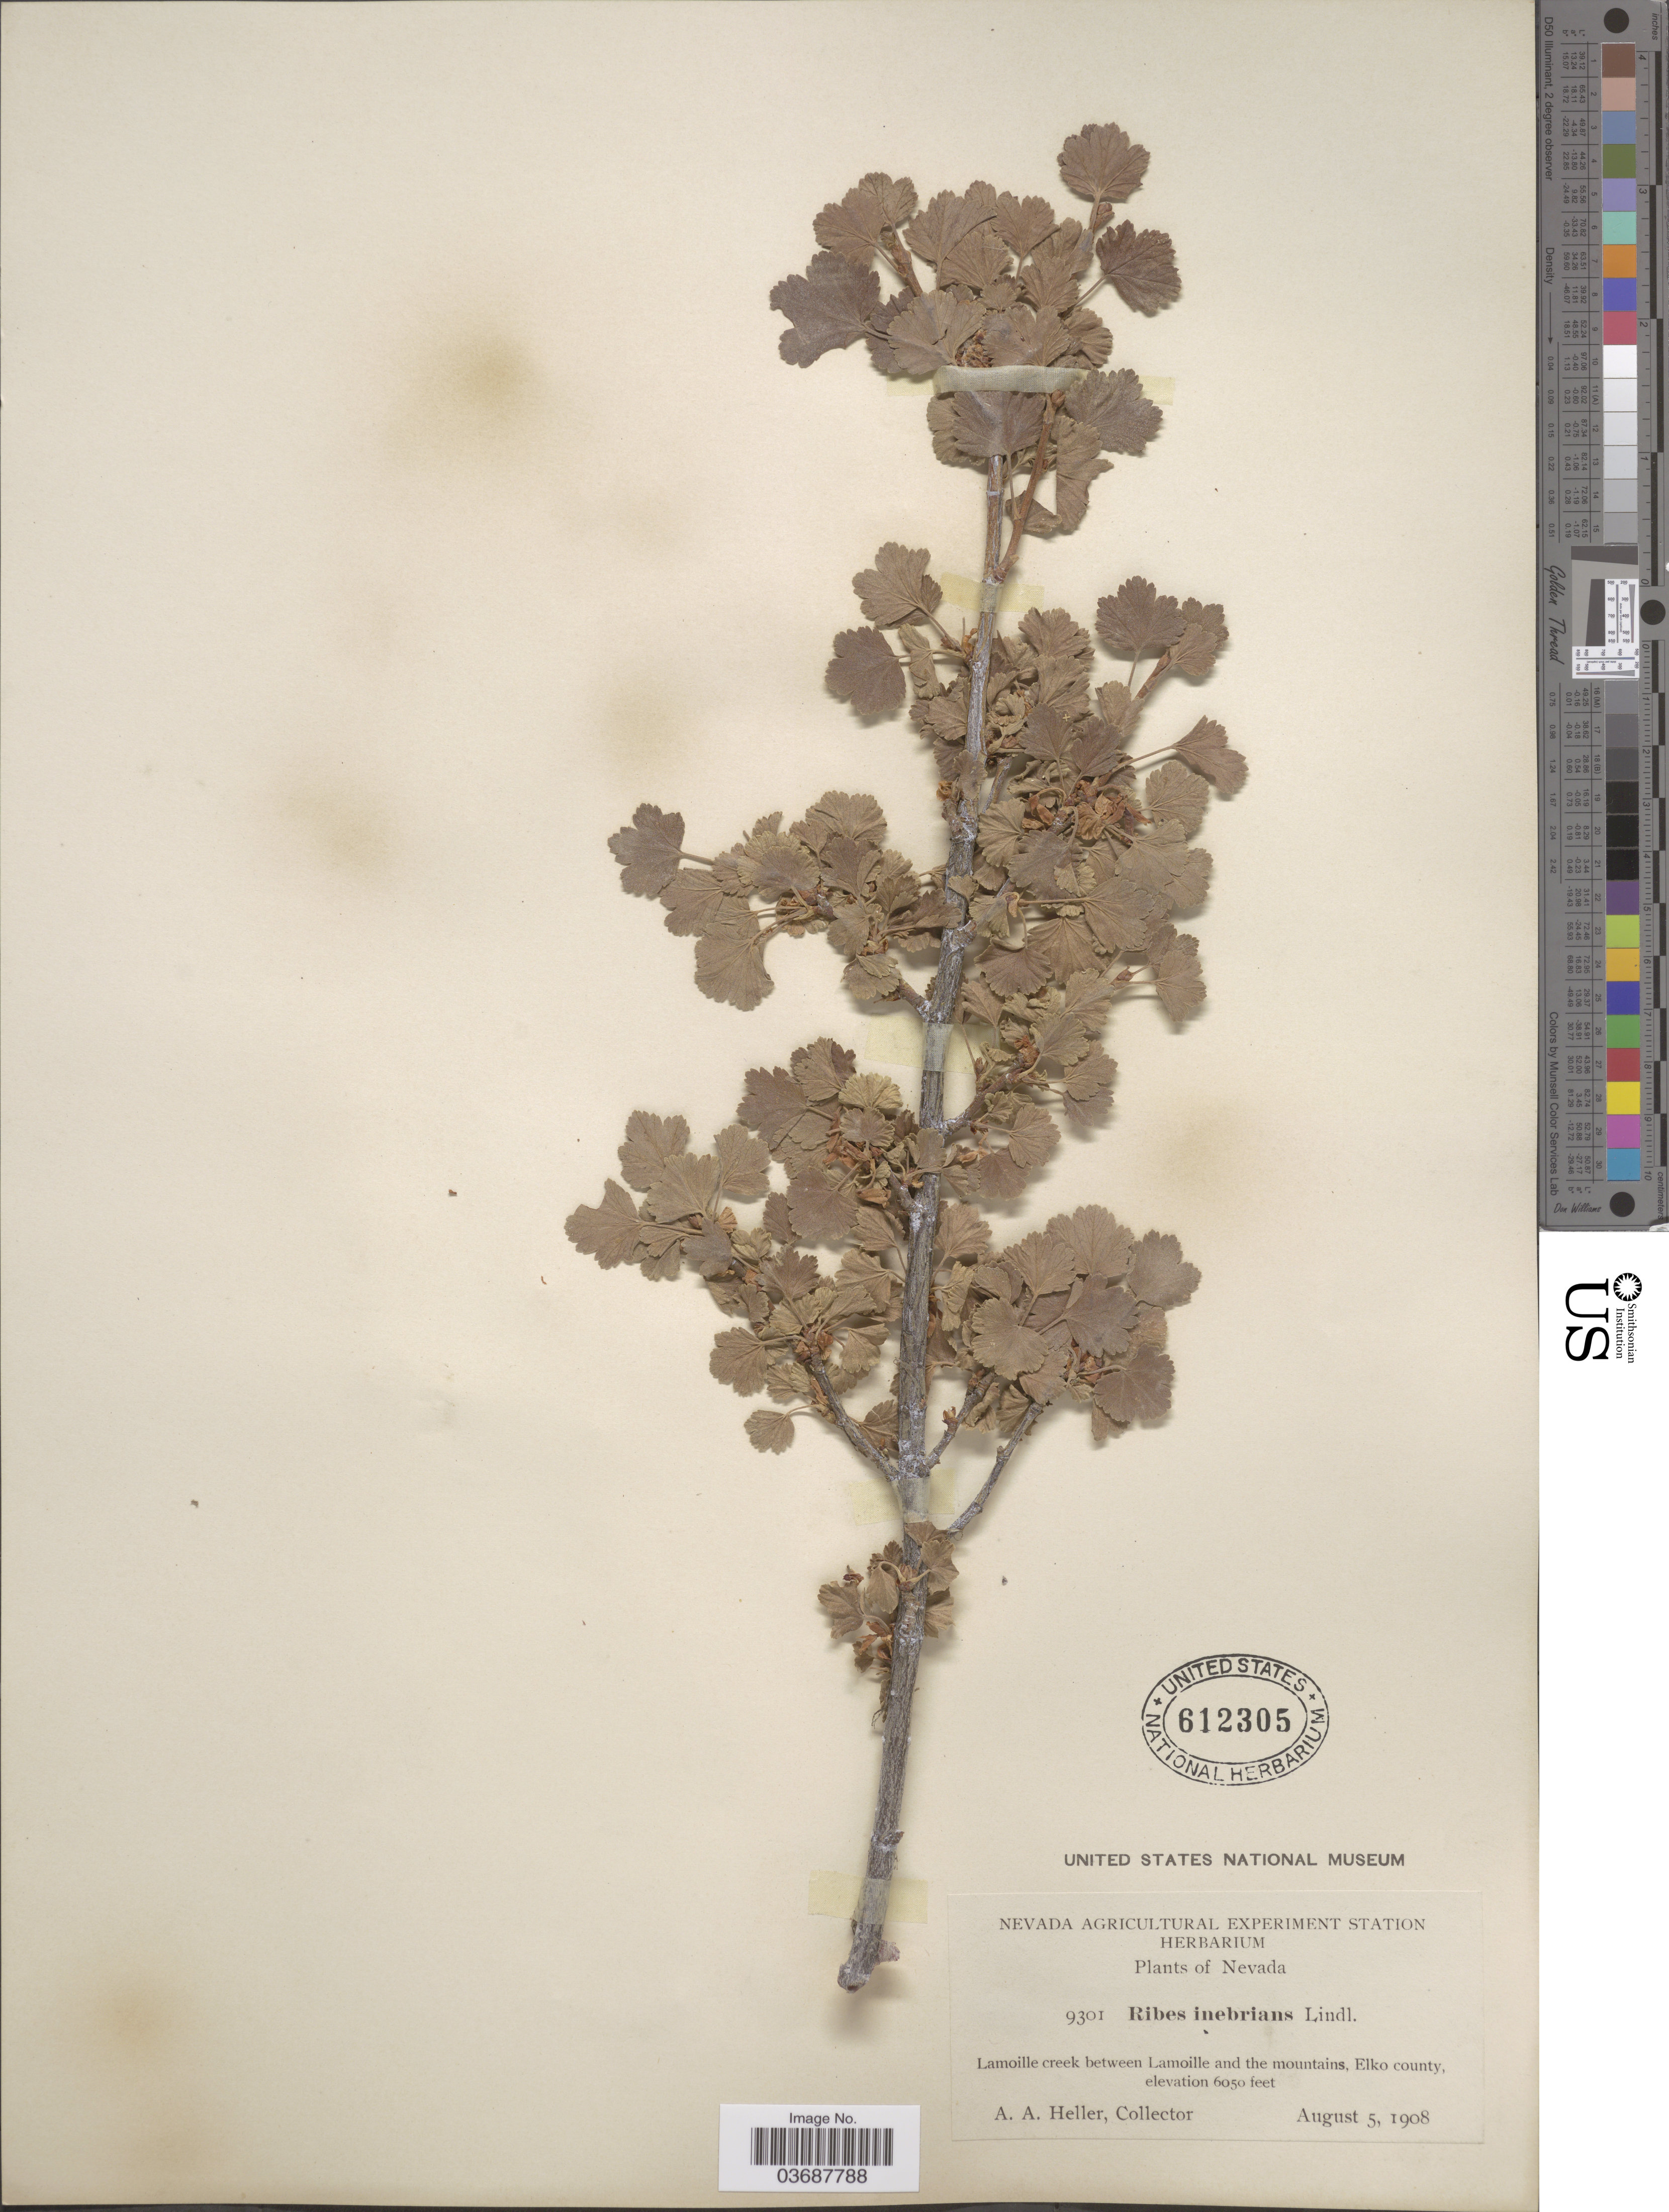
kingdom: Plantae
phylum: Tracheophyta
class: Magnoliopsida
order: Saxifragales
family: Grossulariaceae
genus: Ribes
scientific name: Ribes inebrians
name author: Lindl.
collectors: A. A. Heller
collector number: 9301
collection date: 1908-08-05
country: United States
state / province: Nevada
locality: Lamoille creek between Lamoille and the mountains, Elko county.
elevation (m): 1844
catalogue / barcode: US 612305